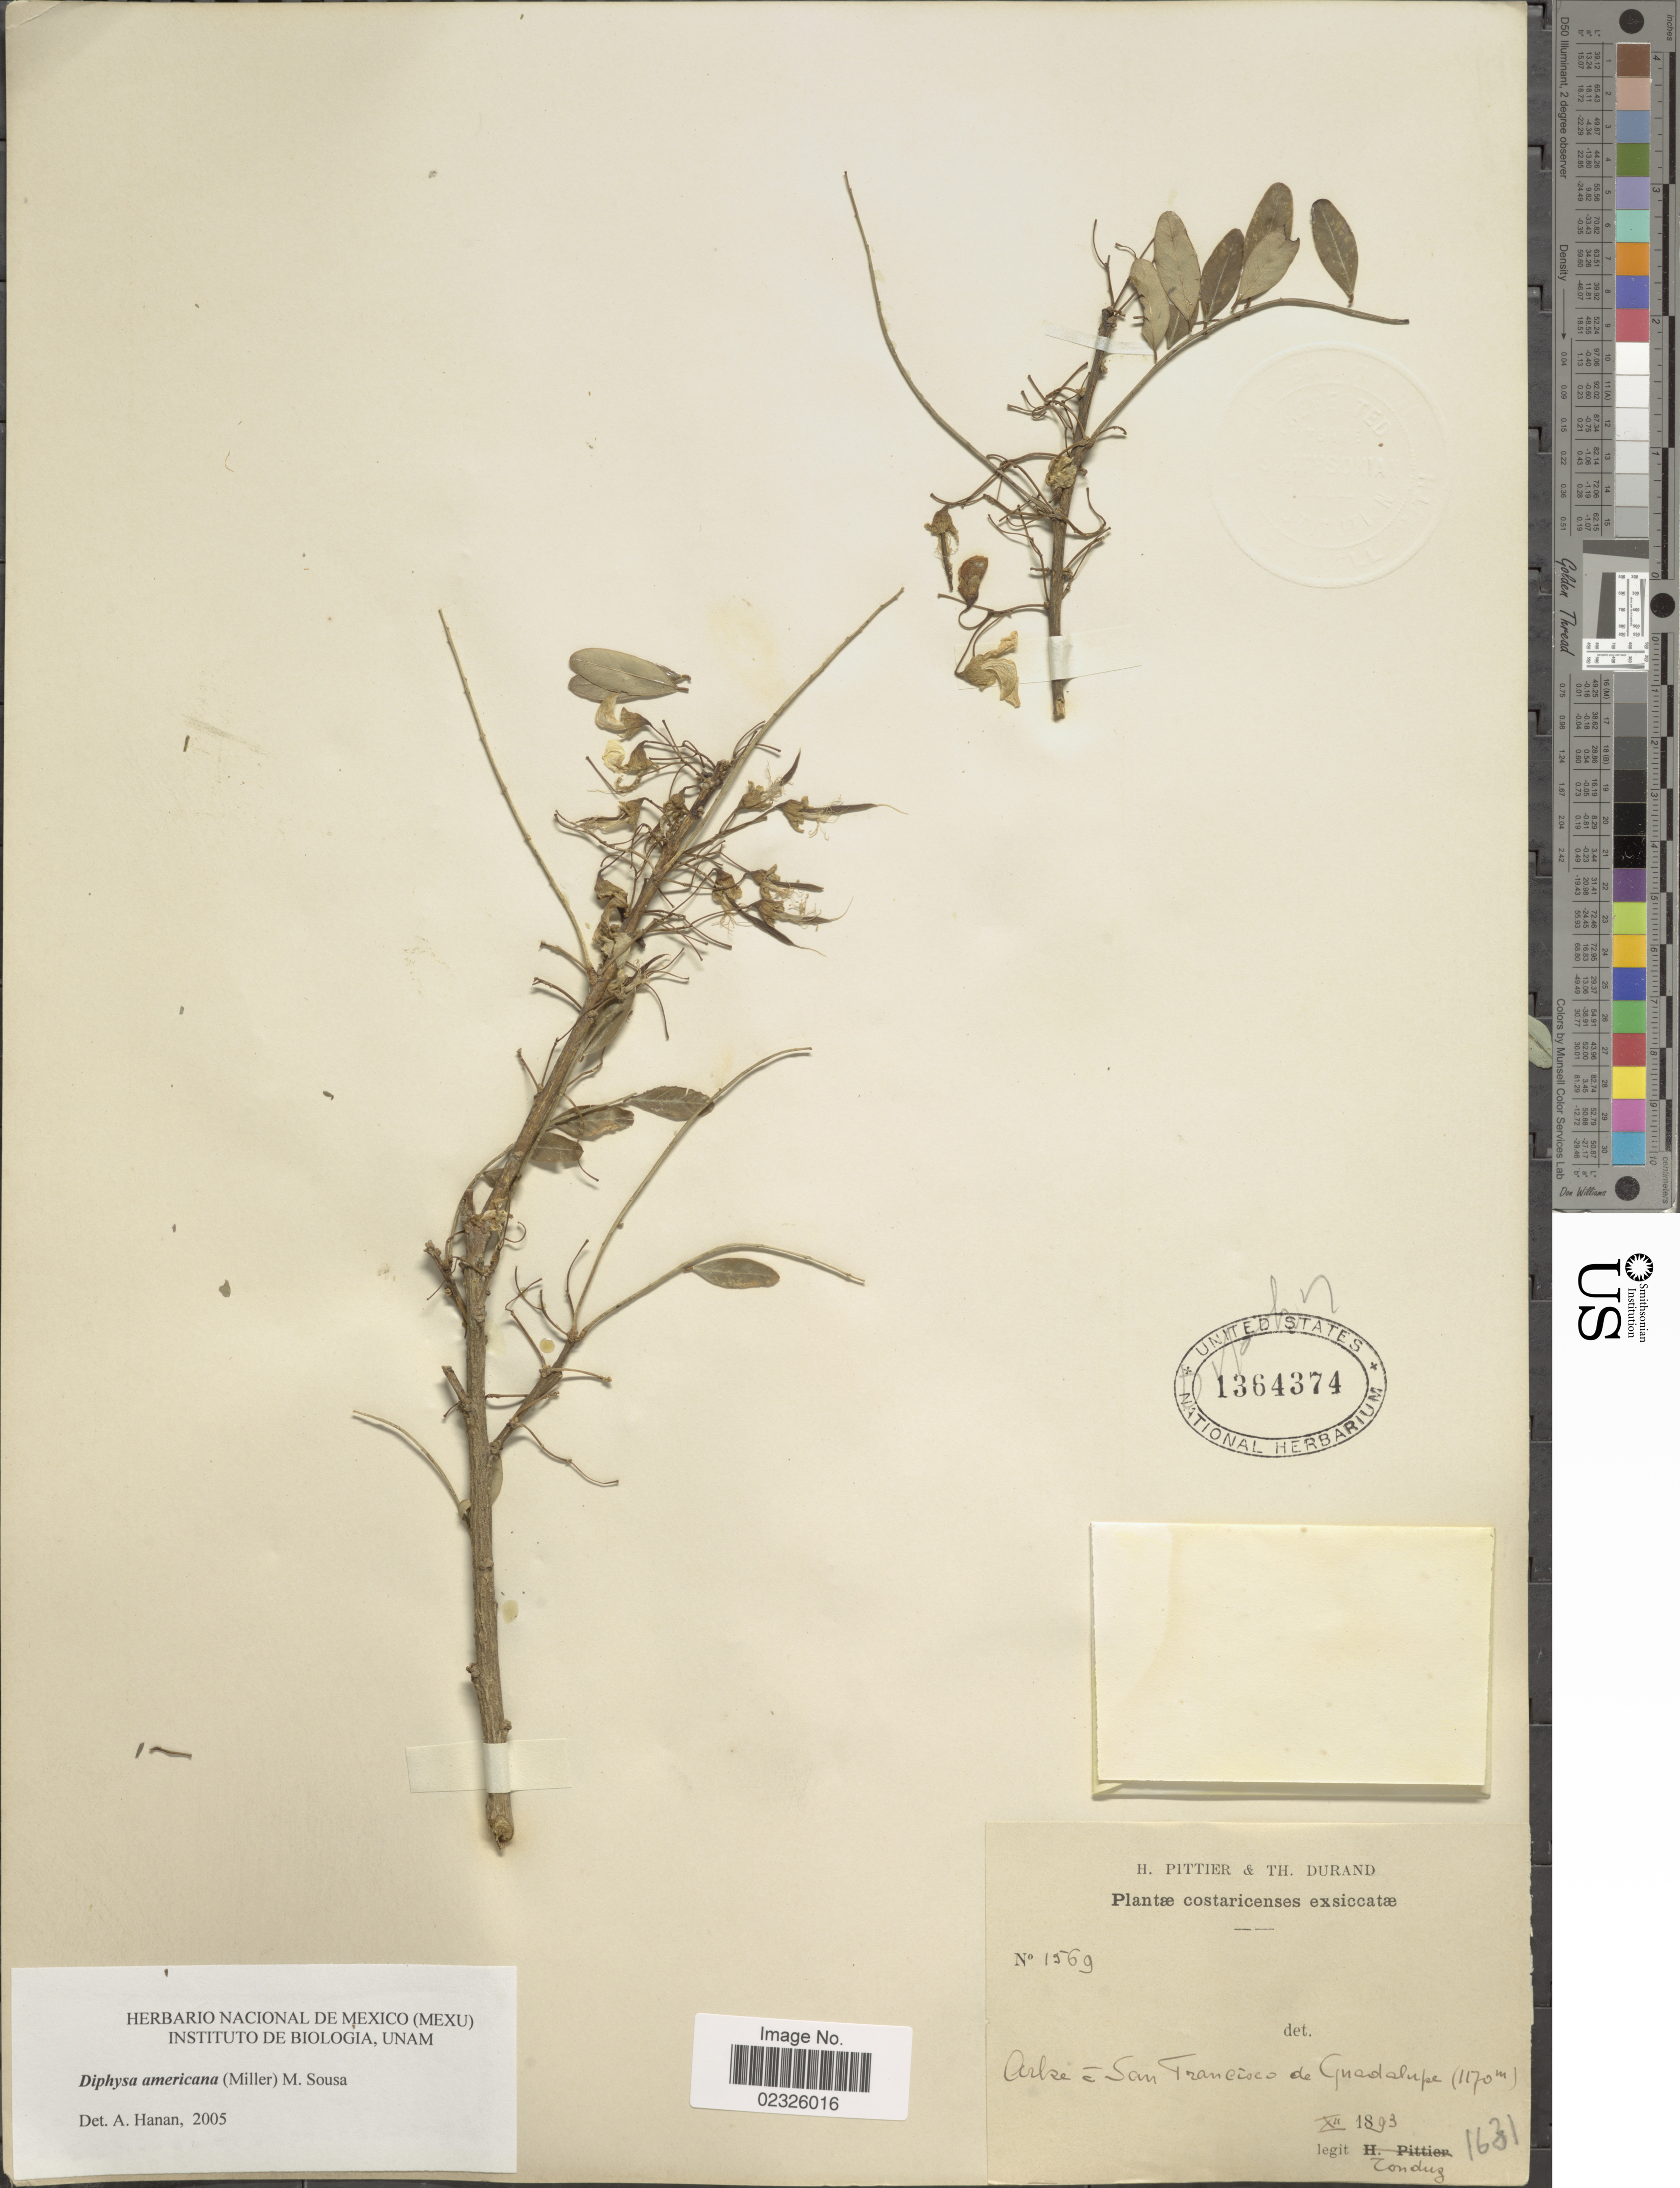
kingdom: Plantae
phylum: Tracheophyta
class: Magnoliopsida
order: Fabales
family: Fabaceae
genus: Diphysa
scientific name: Diphysa americana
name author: (Mill.) M. Sousa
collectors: A. Tonduz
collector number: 1631/1569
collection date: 1893-12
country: Costa Rica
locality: Arbre San Francisco de Guadalupe.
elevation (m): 1170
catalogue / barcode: US 1364374